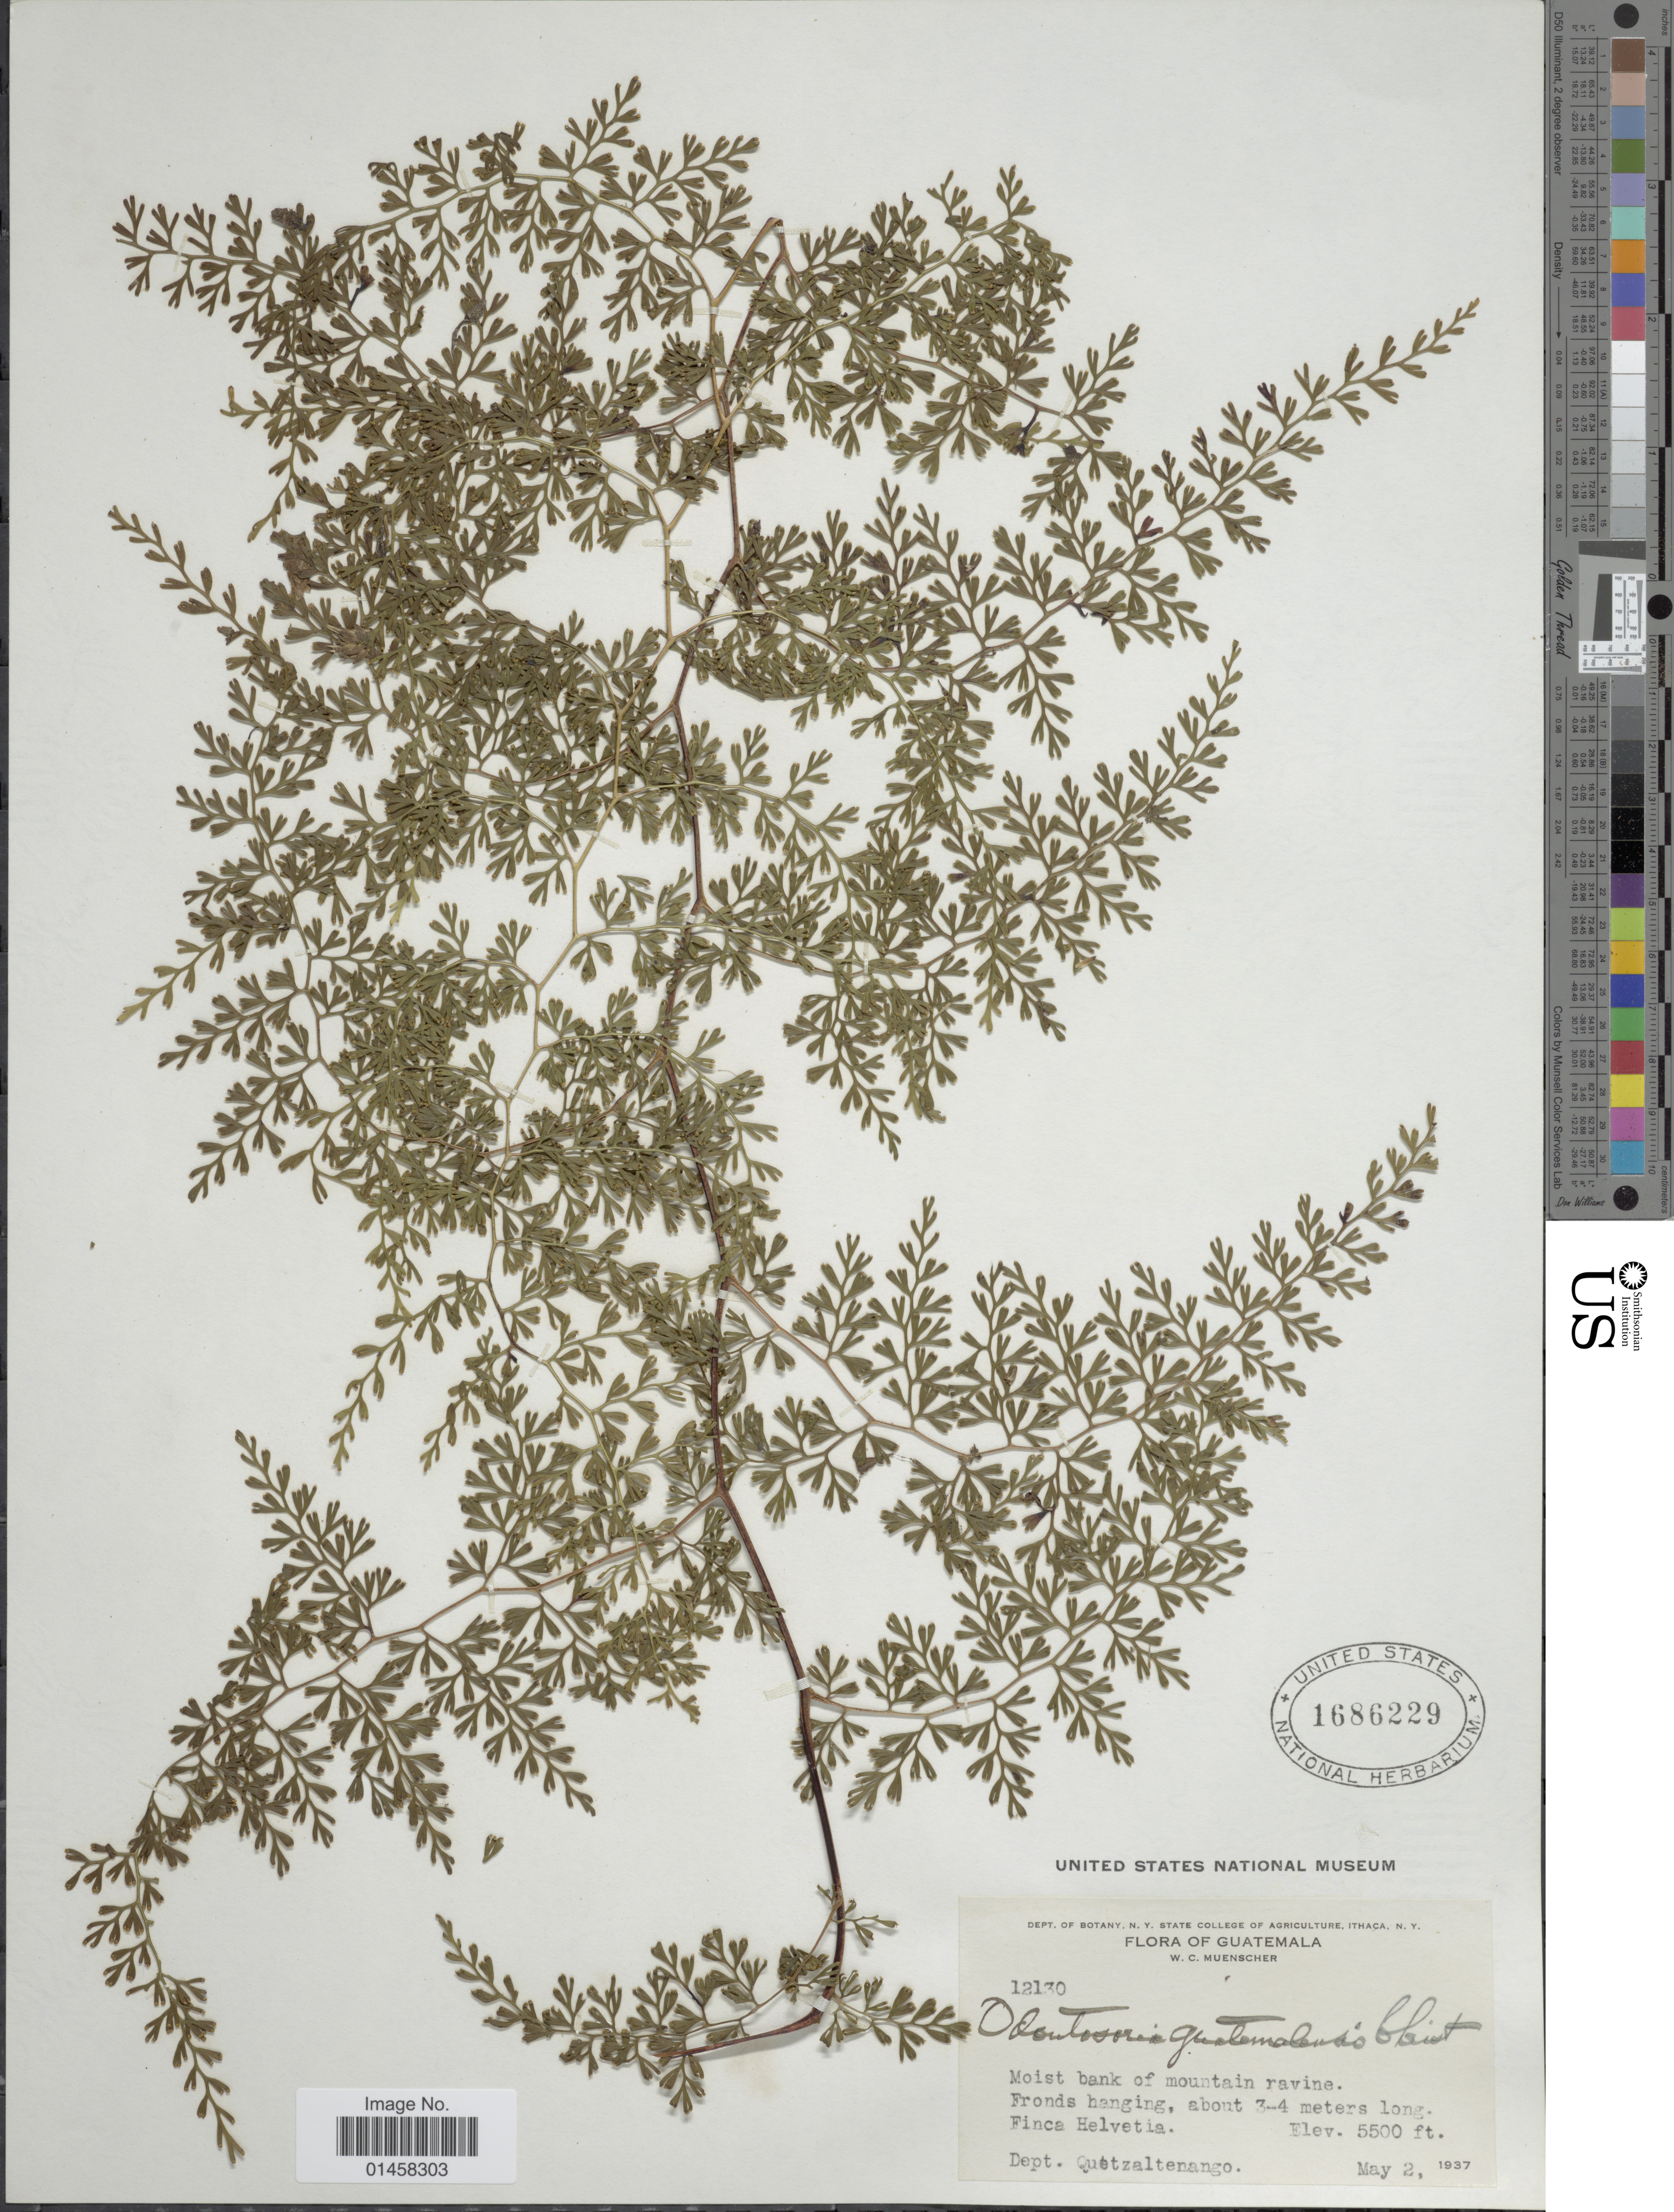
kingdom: Plantae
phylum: Tracheophyta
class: Polypodiopsida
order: Polypodiales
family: Lindsaeaceae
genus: Odontosoria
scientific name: Odontosoria guatemalensis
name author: Christ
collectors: W. Muenscher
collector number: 12130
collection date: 1937-05-02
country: Guatemala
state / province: Quetzaltenango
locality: Moist banks of mountain ravine. Finca Helvetia. Dept. Quetzaltenango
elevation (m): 1676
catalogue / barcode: US 1686229